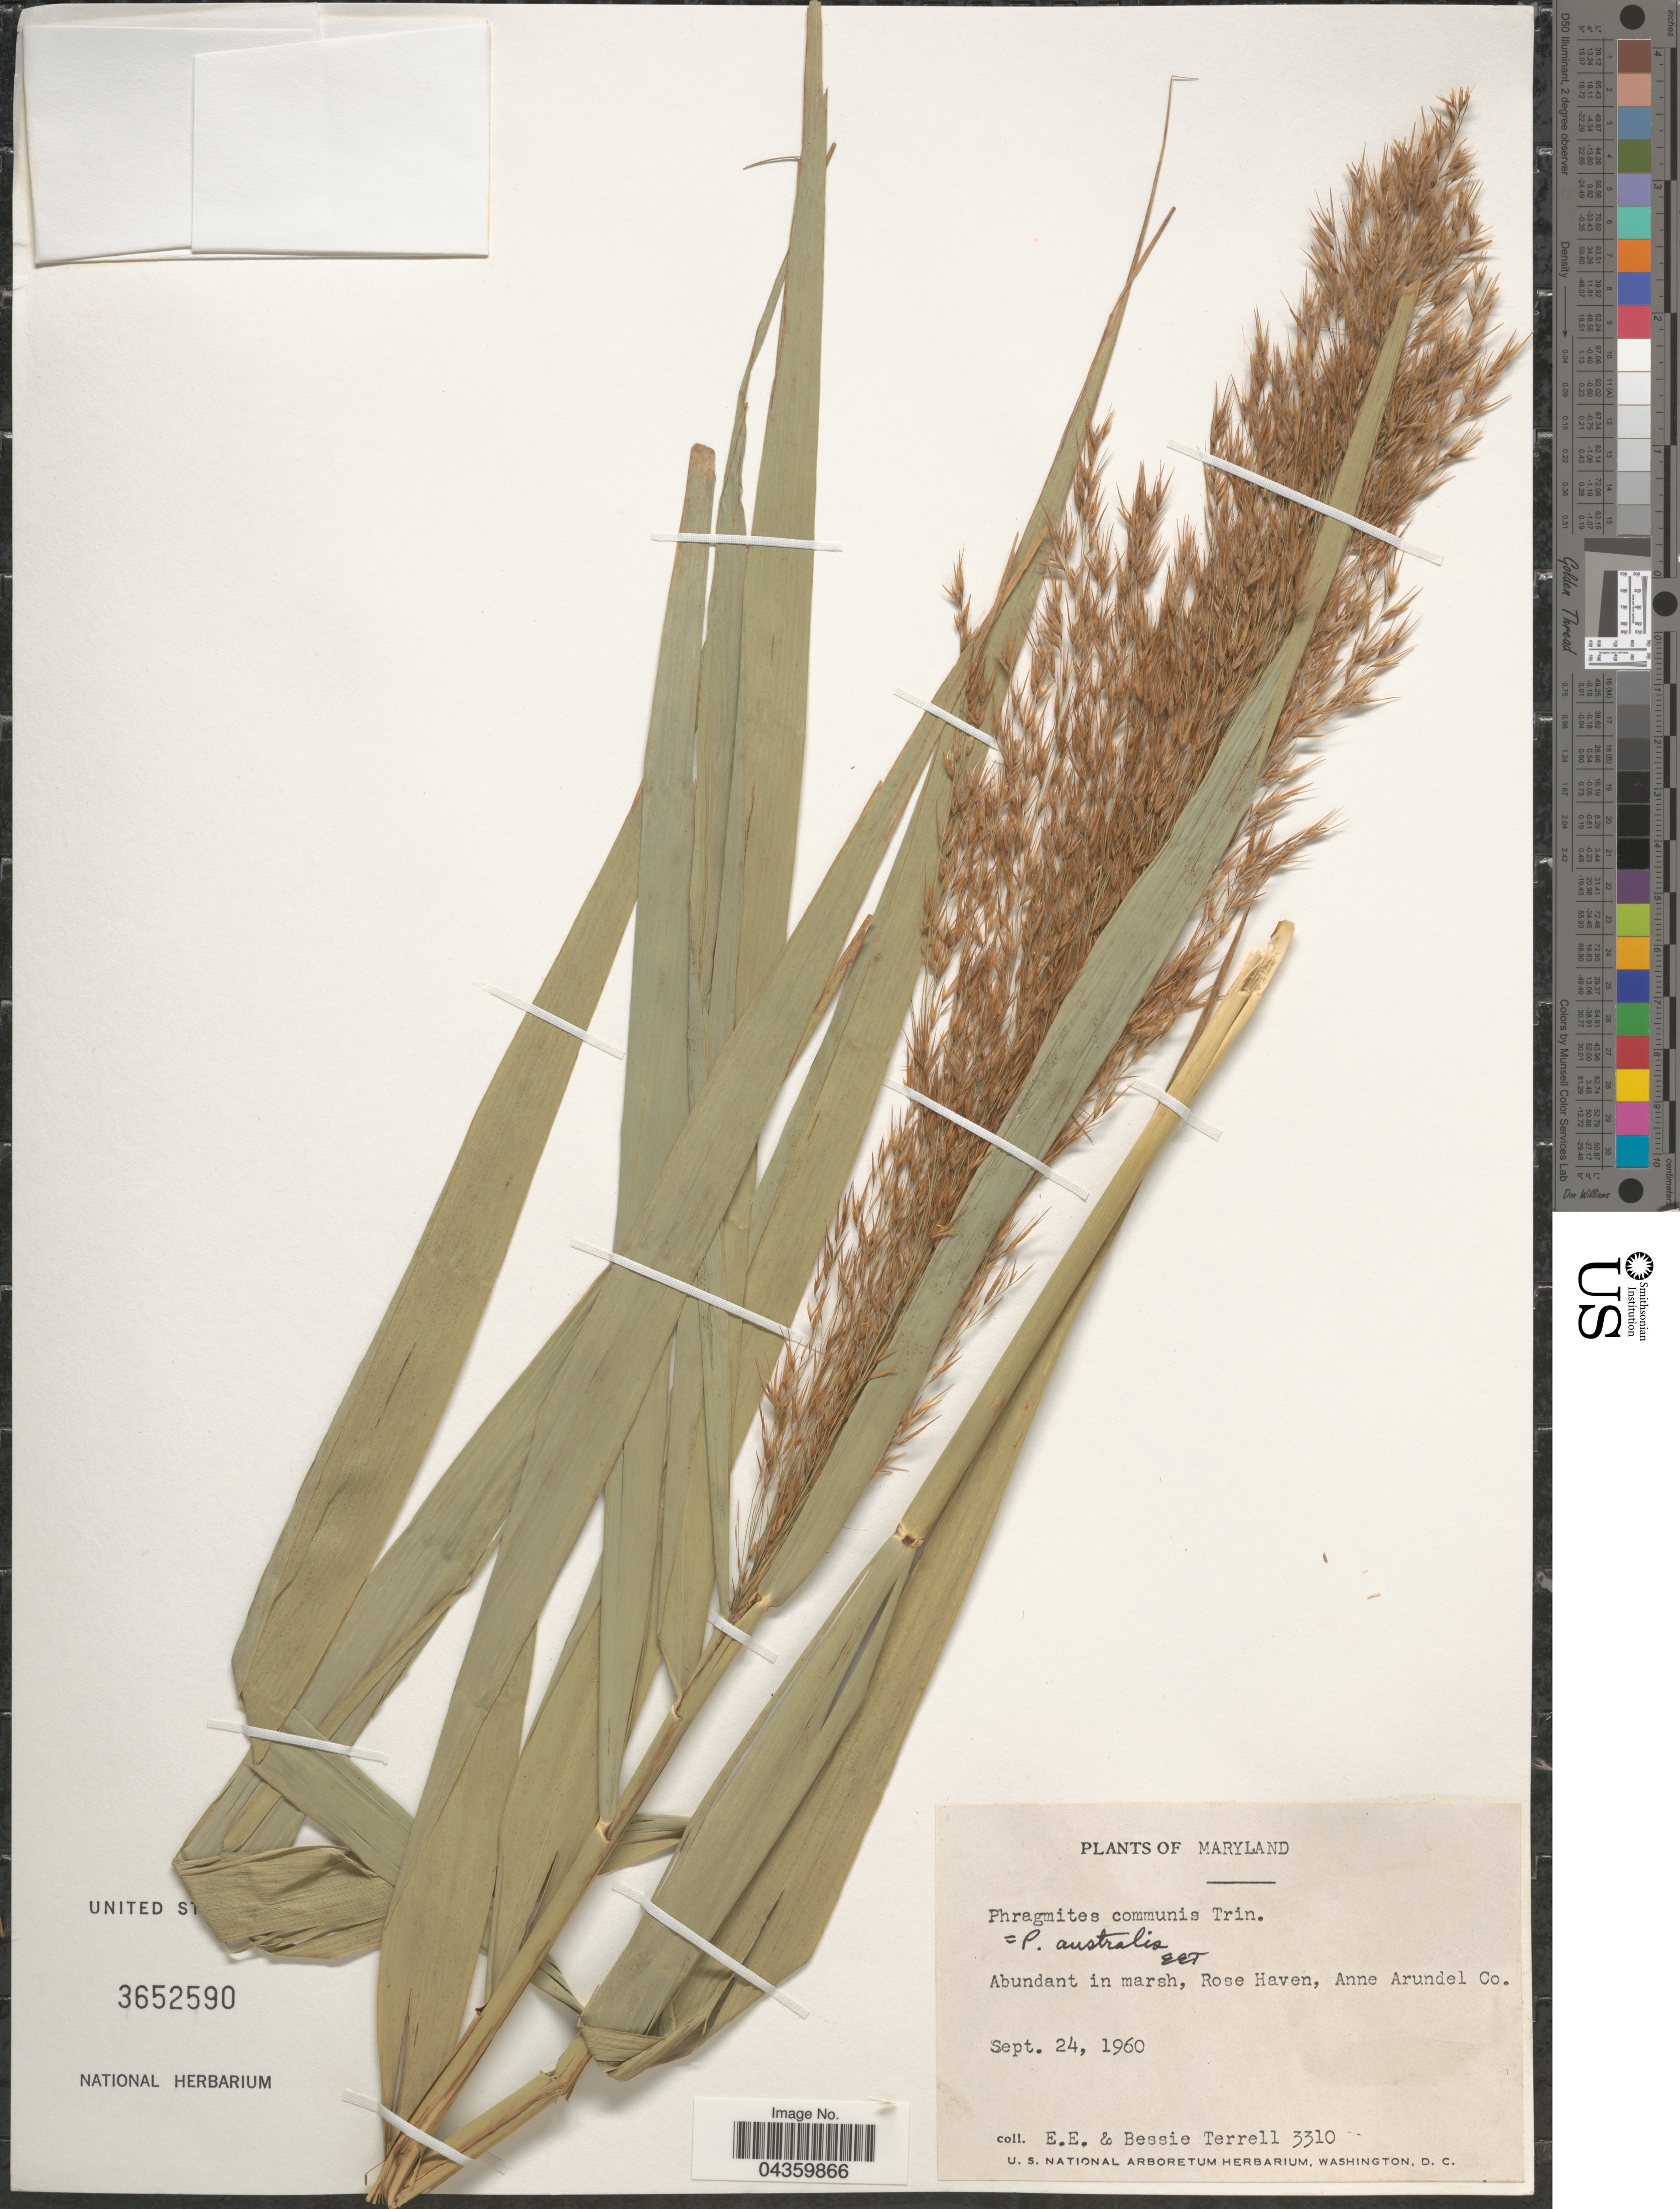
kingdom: Plantae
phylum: Tracheophyta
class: Liliopsida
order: Poales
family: Poaceae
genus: Phragmites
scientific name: Phragmites australis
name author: (Cav.) Trin. ex Steud.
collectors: E. E. Terrell & B. Terrell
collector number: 3310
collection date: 1960-09-24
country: United States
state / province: Maryland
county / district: Anne Arundel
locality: Abundant in marsh, Rose Haven, Anne Arundel Co.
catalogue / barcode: US 3652590